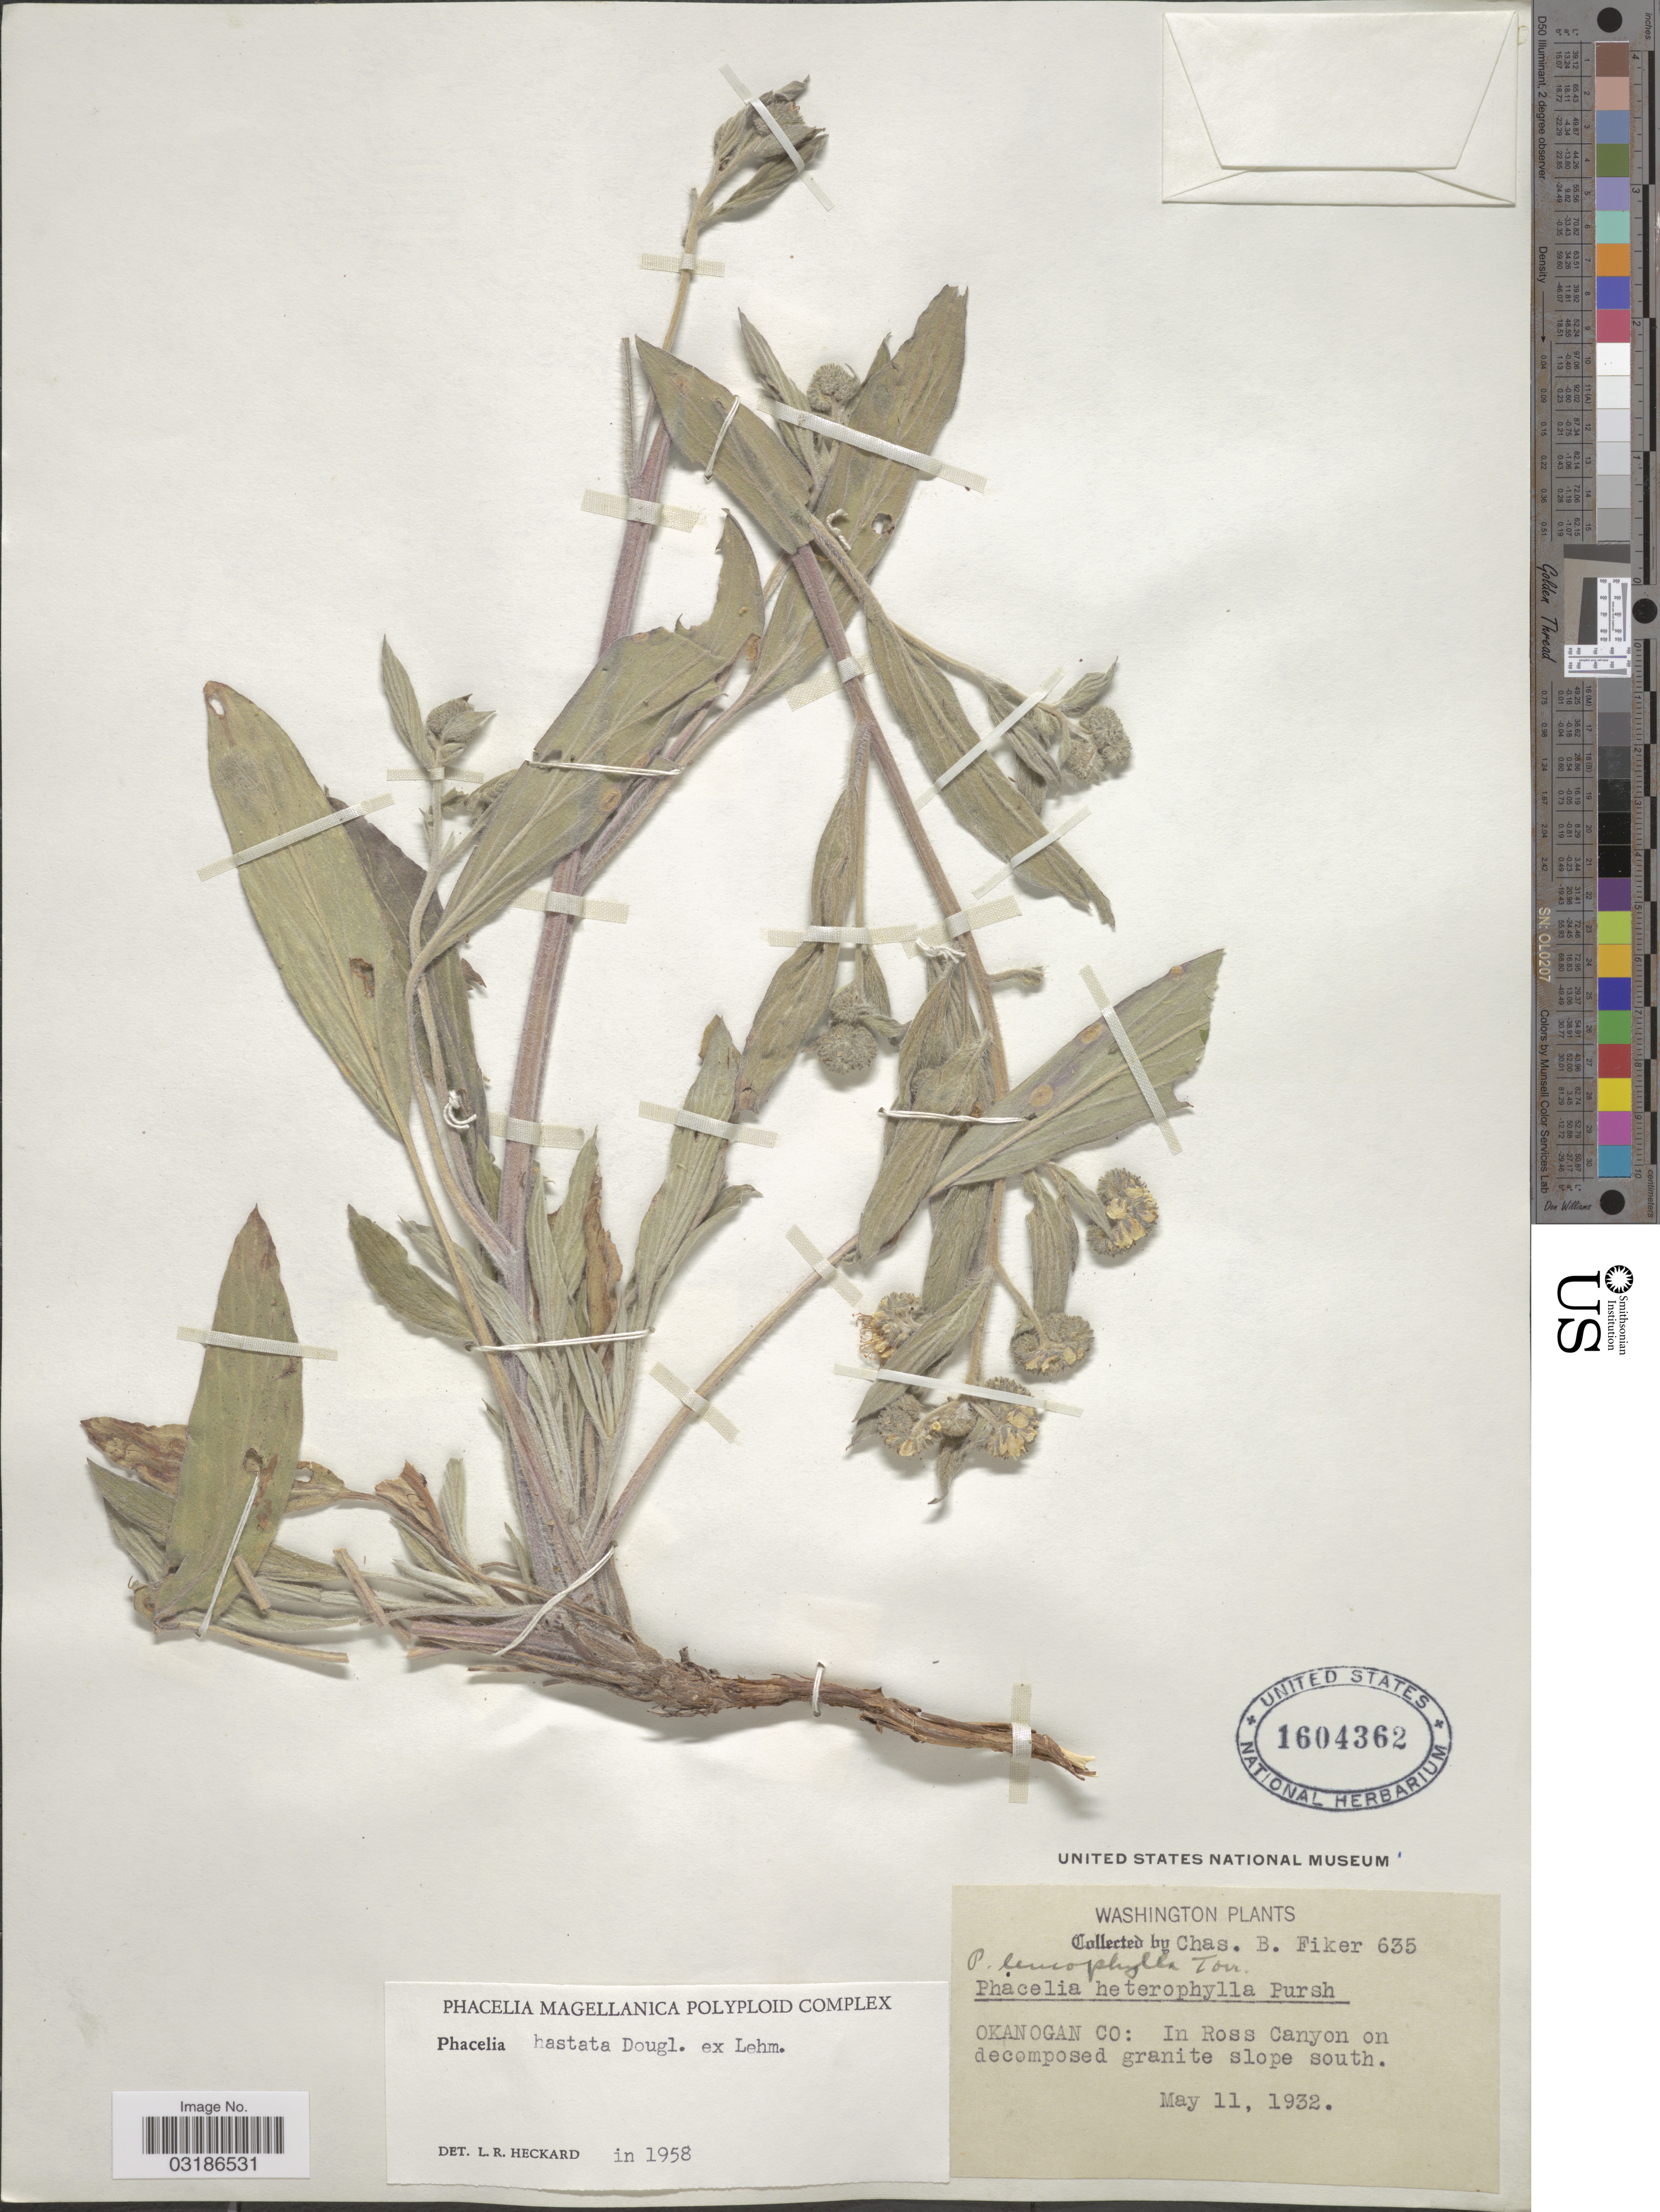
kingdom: Plantae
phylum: Tracheophyta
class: Magnoliopsida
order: Boraginales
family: Hydrophyllaceae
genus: Phacelia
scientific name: Phacelia hastata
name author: Douglas ex Lehm.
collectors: C. Fiker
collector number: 635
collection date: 1932-05-11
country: United States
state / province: Washington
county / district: Okanogan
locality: Okanogan Co: In Ross Canyon on decomposed granite slope south.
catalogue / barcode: US 1604362